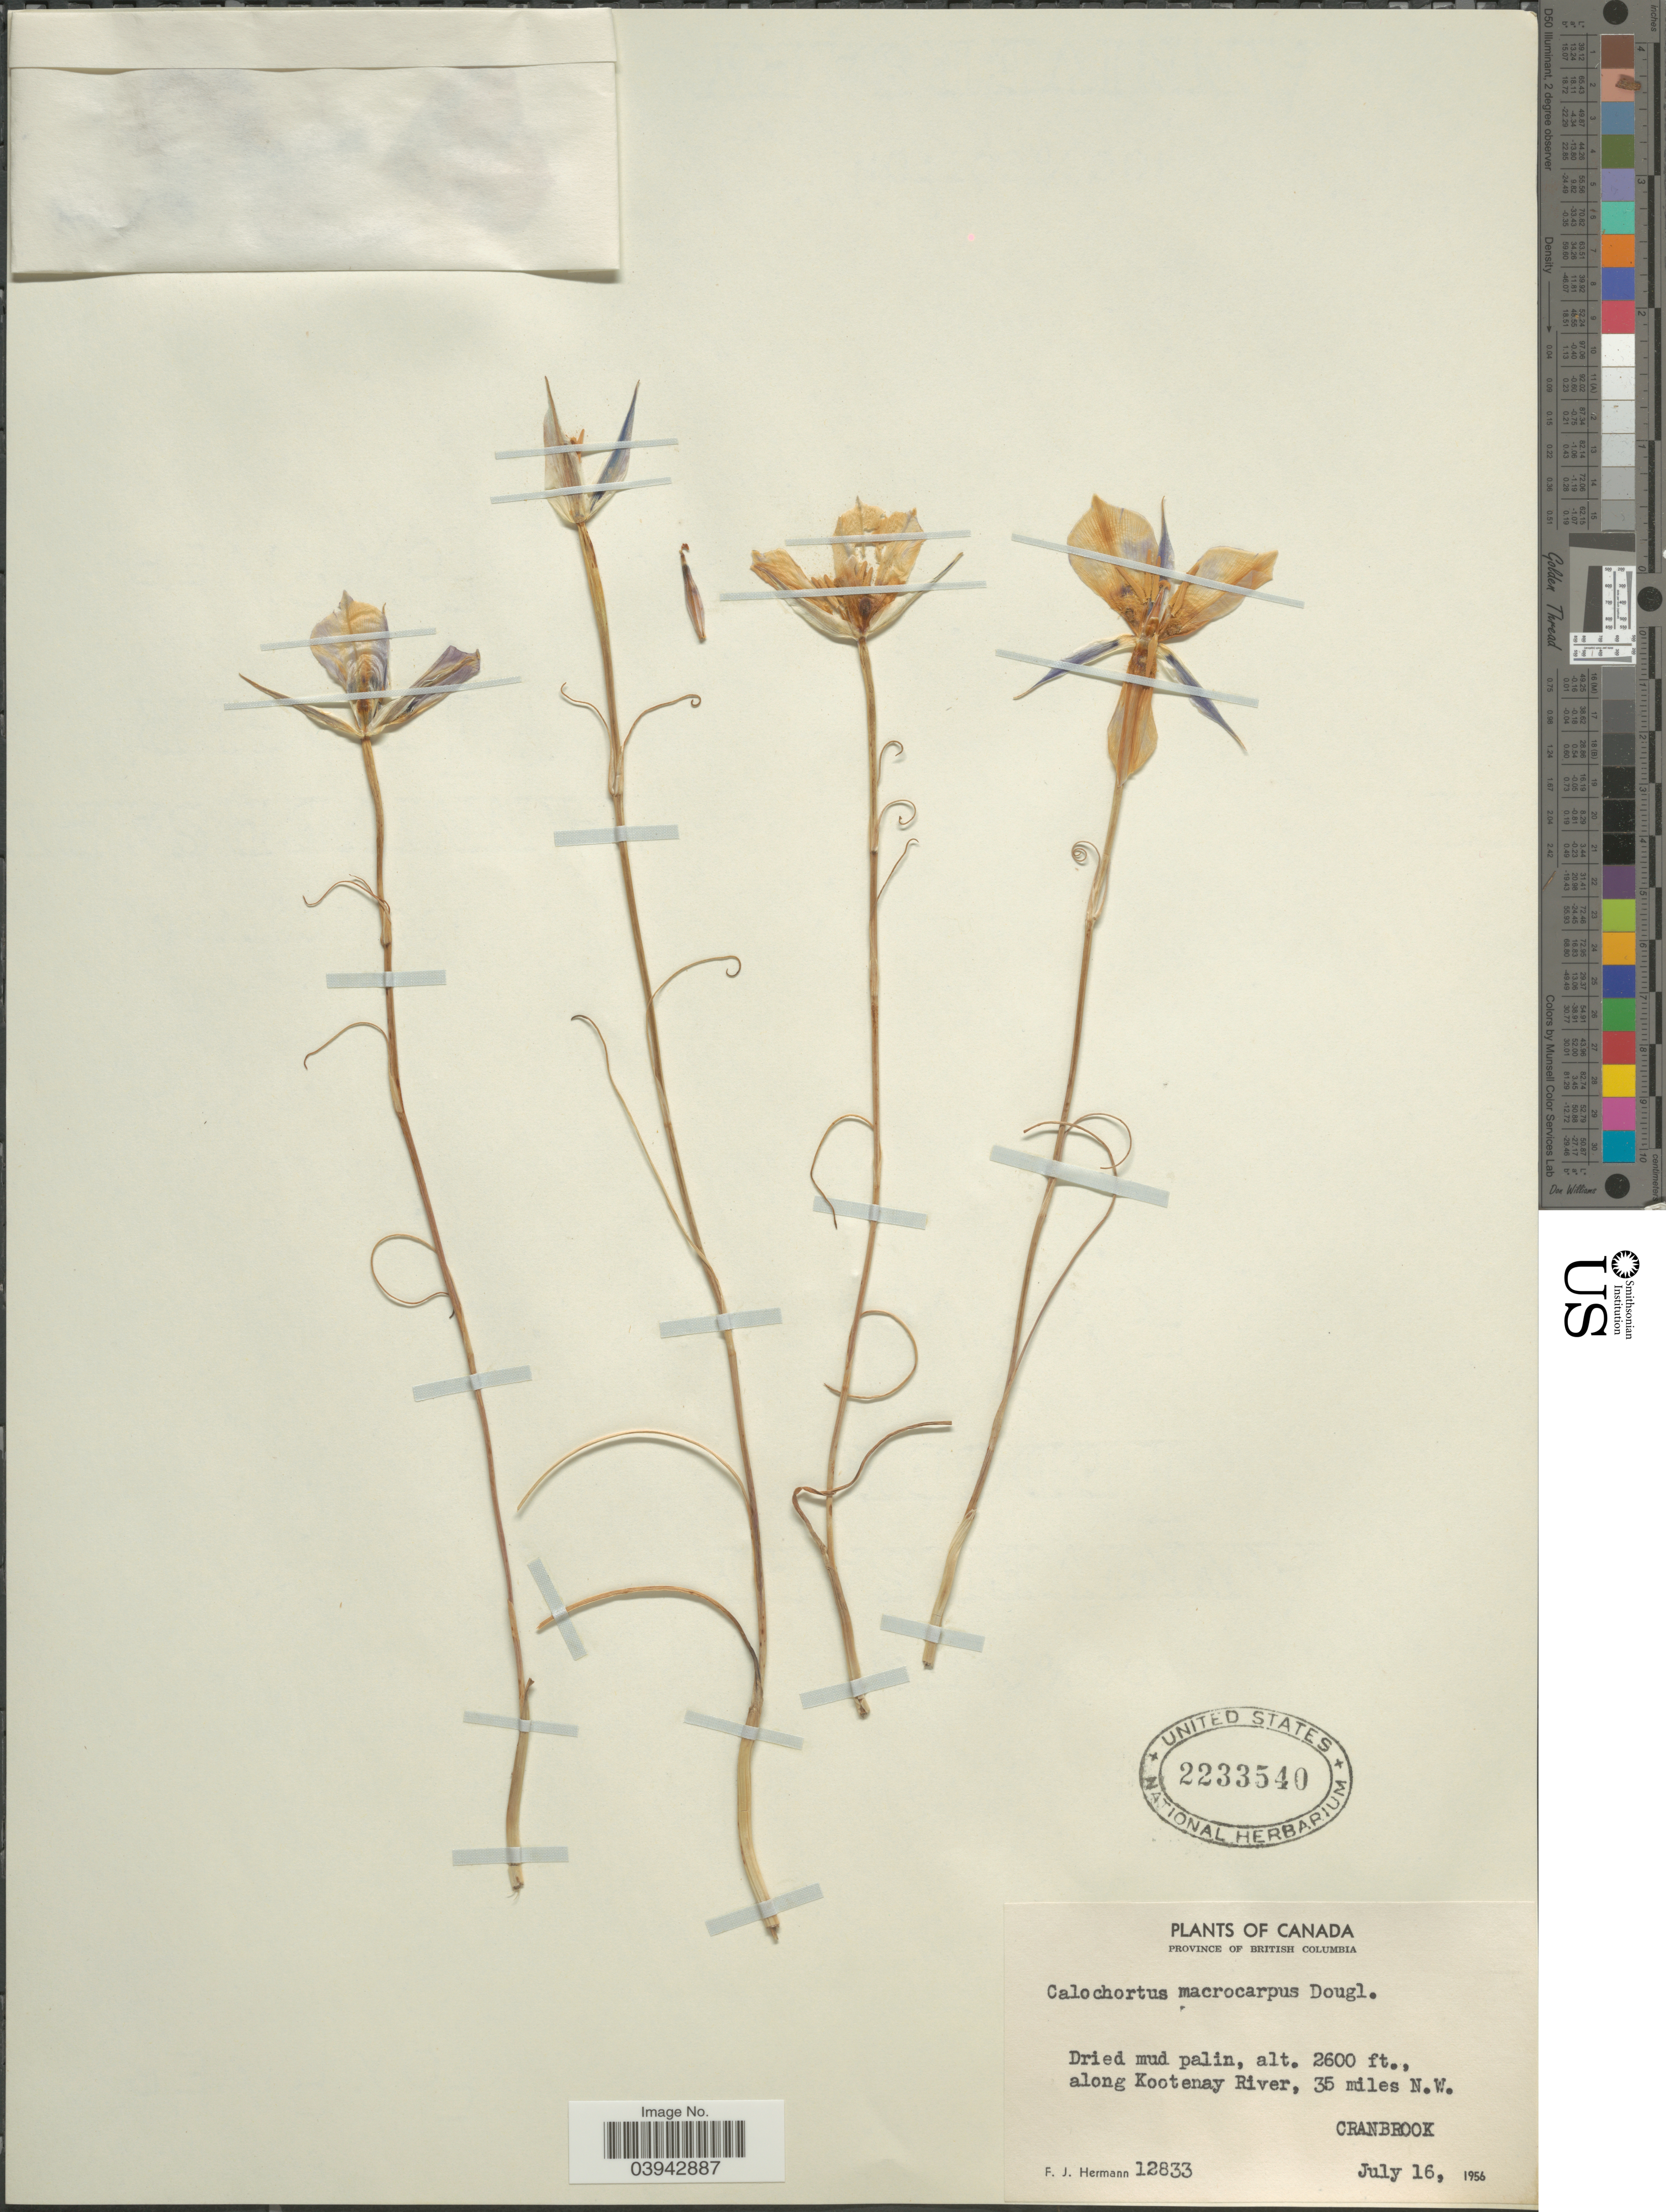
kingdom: Plantae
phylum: Tracheophyta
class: Liliopsida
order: Liliales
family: Liliaceae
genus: Calochortus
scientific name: Calochortus macrocarpus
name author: Douglas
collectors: F. J. Hermann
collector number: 12833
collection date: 1956-07-16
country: Canada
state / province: British Columbia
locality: Along Kootenay River, 35 miles N.W. Cranbrook.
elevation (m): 792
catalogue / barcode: US 2233540